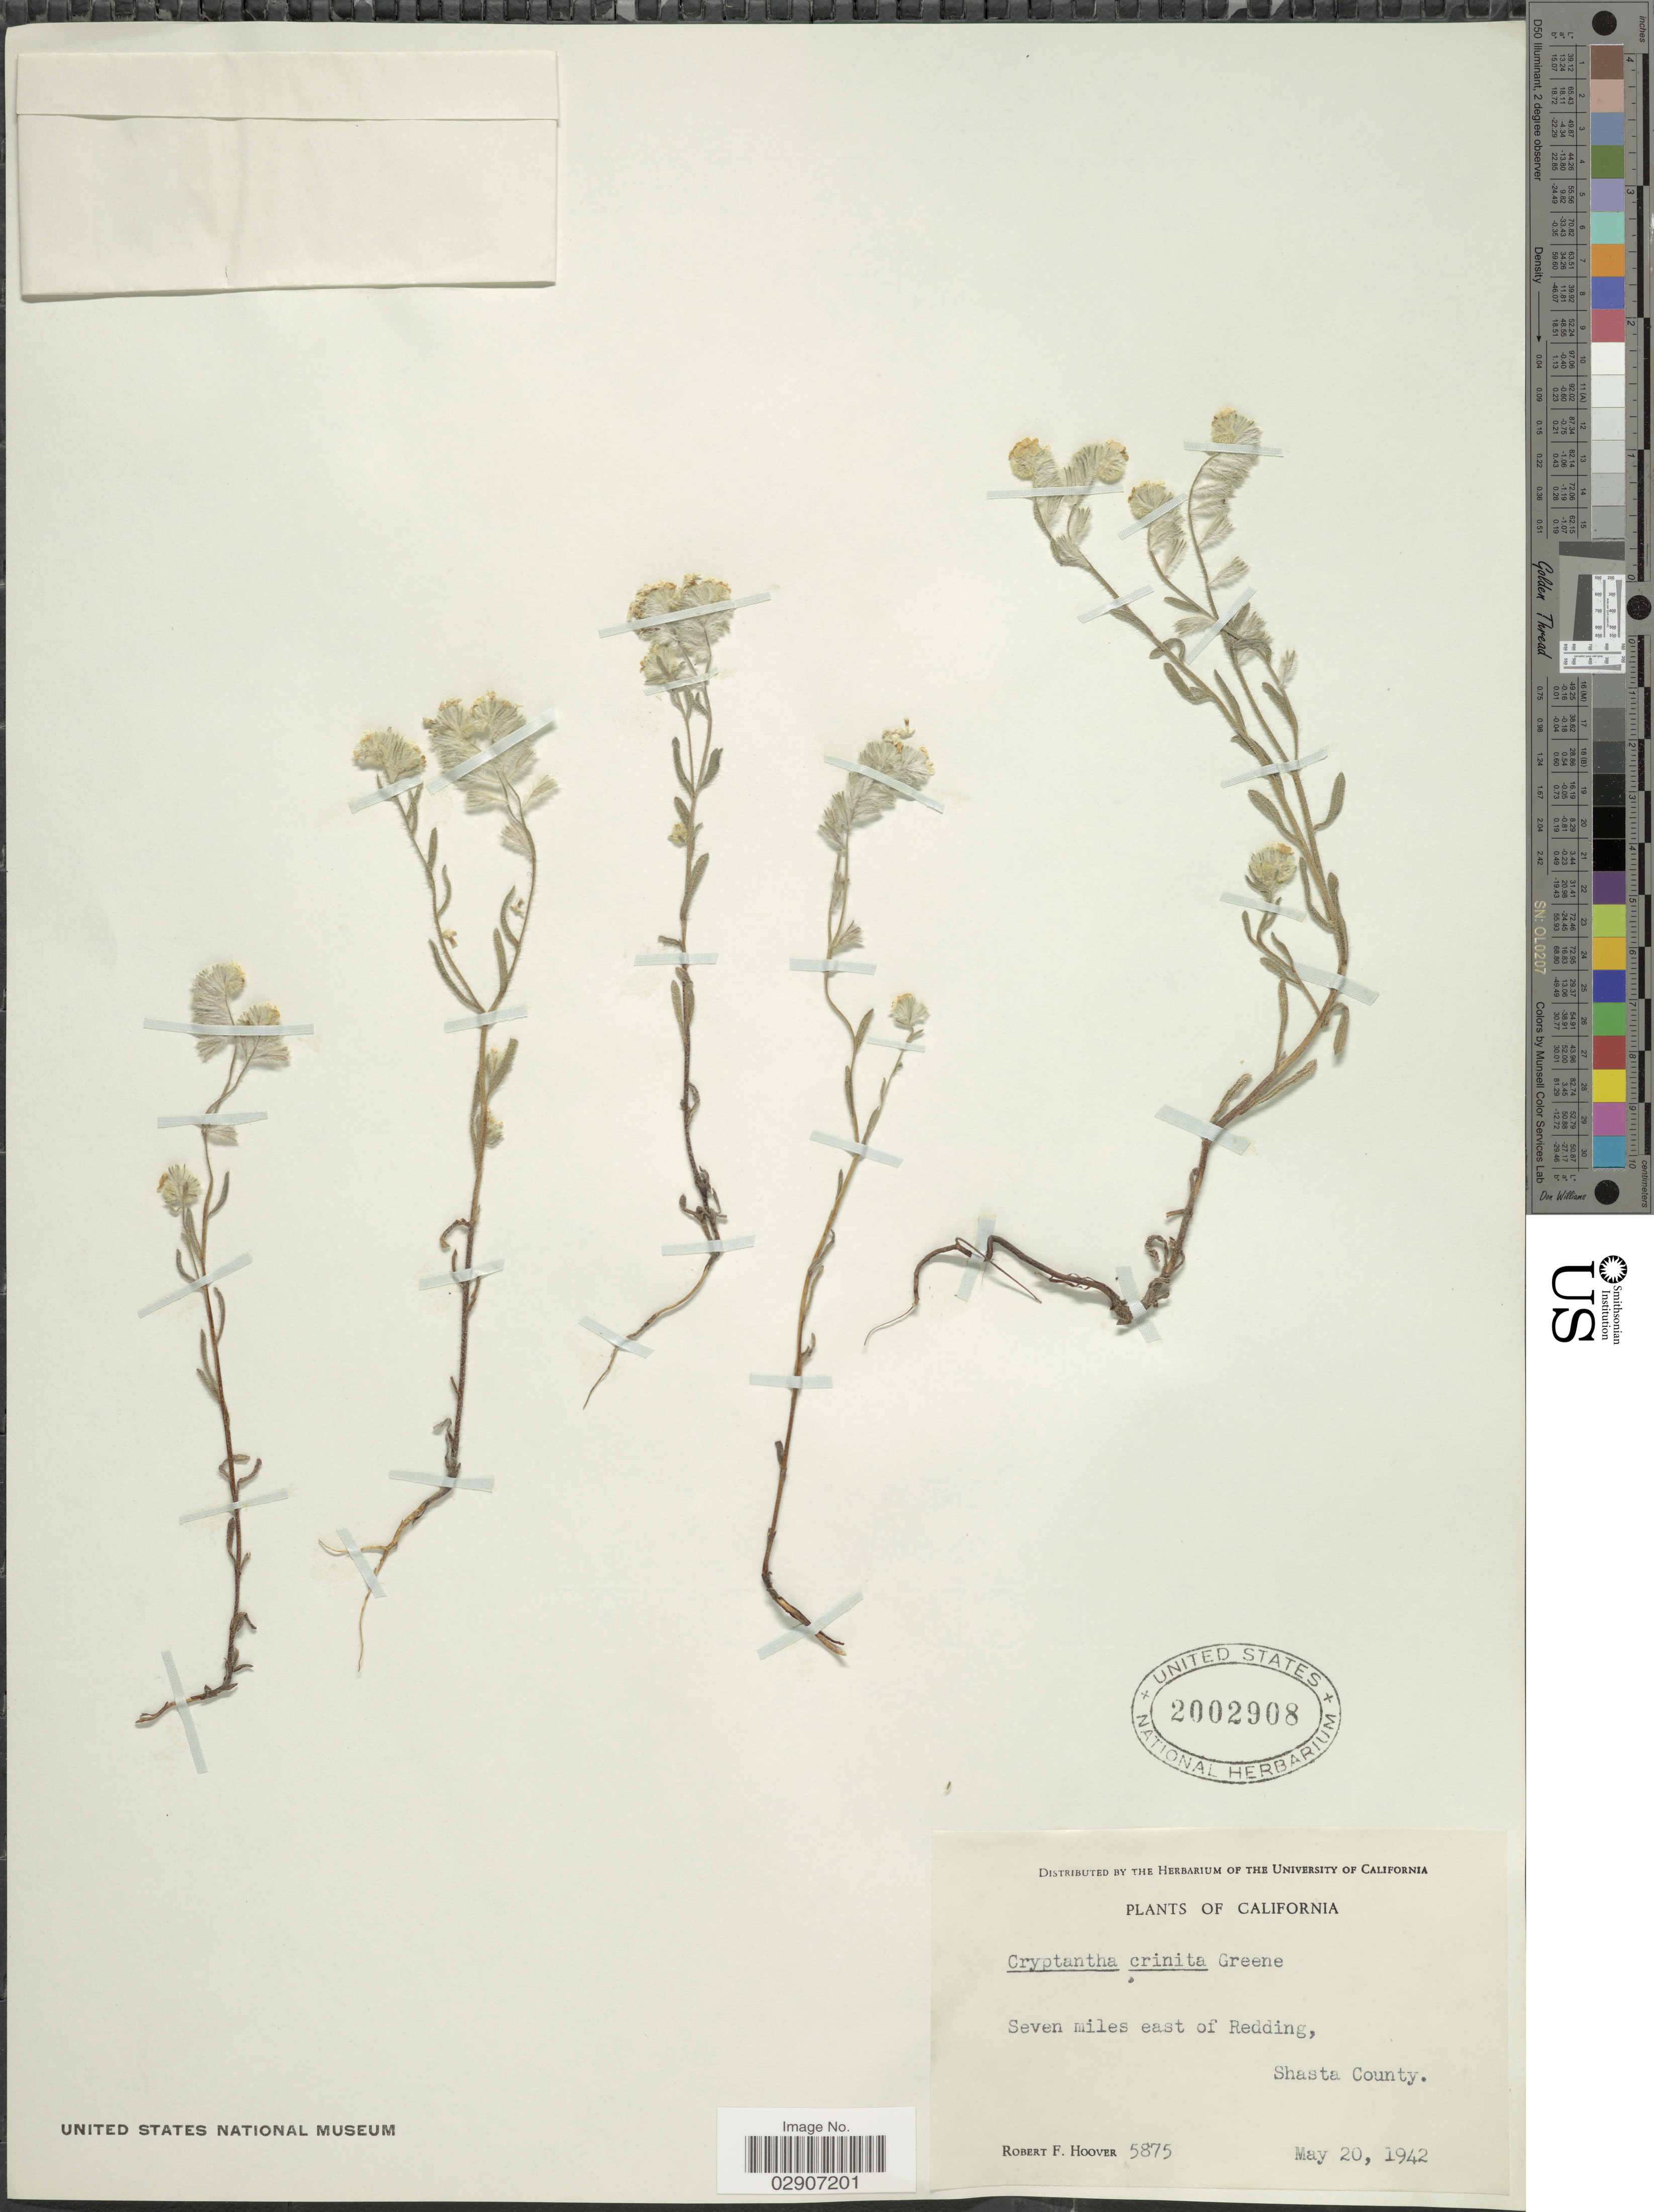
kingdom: Plantae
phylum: Tracheophyta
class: Magnoliopsida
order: Boraginales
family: Boraginaceae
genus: Cryptantha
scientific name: Cryptantha crinita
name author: S.W. Greene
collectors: R. F. Hoover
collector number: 5875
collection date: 1942-05-20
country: United States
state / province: California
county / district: Shasta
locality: Seven miles east of Redding, Shasta County.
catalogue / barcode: US 2002908